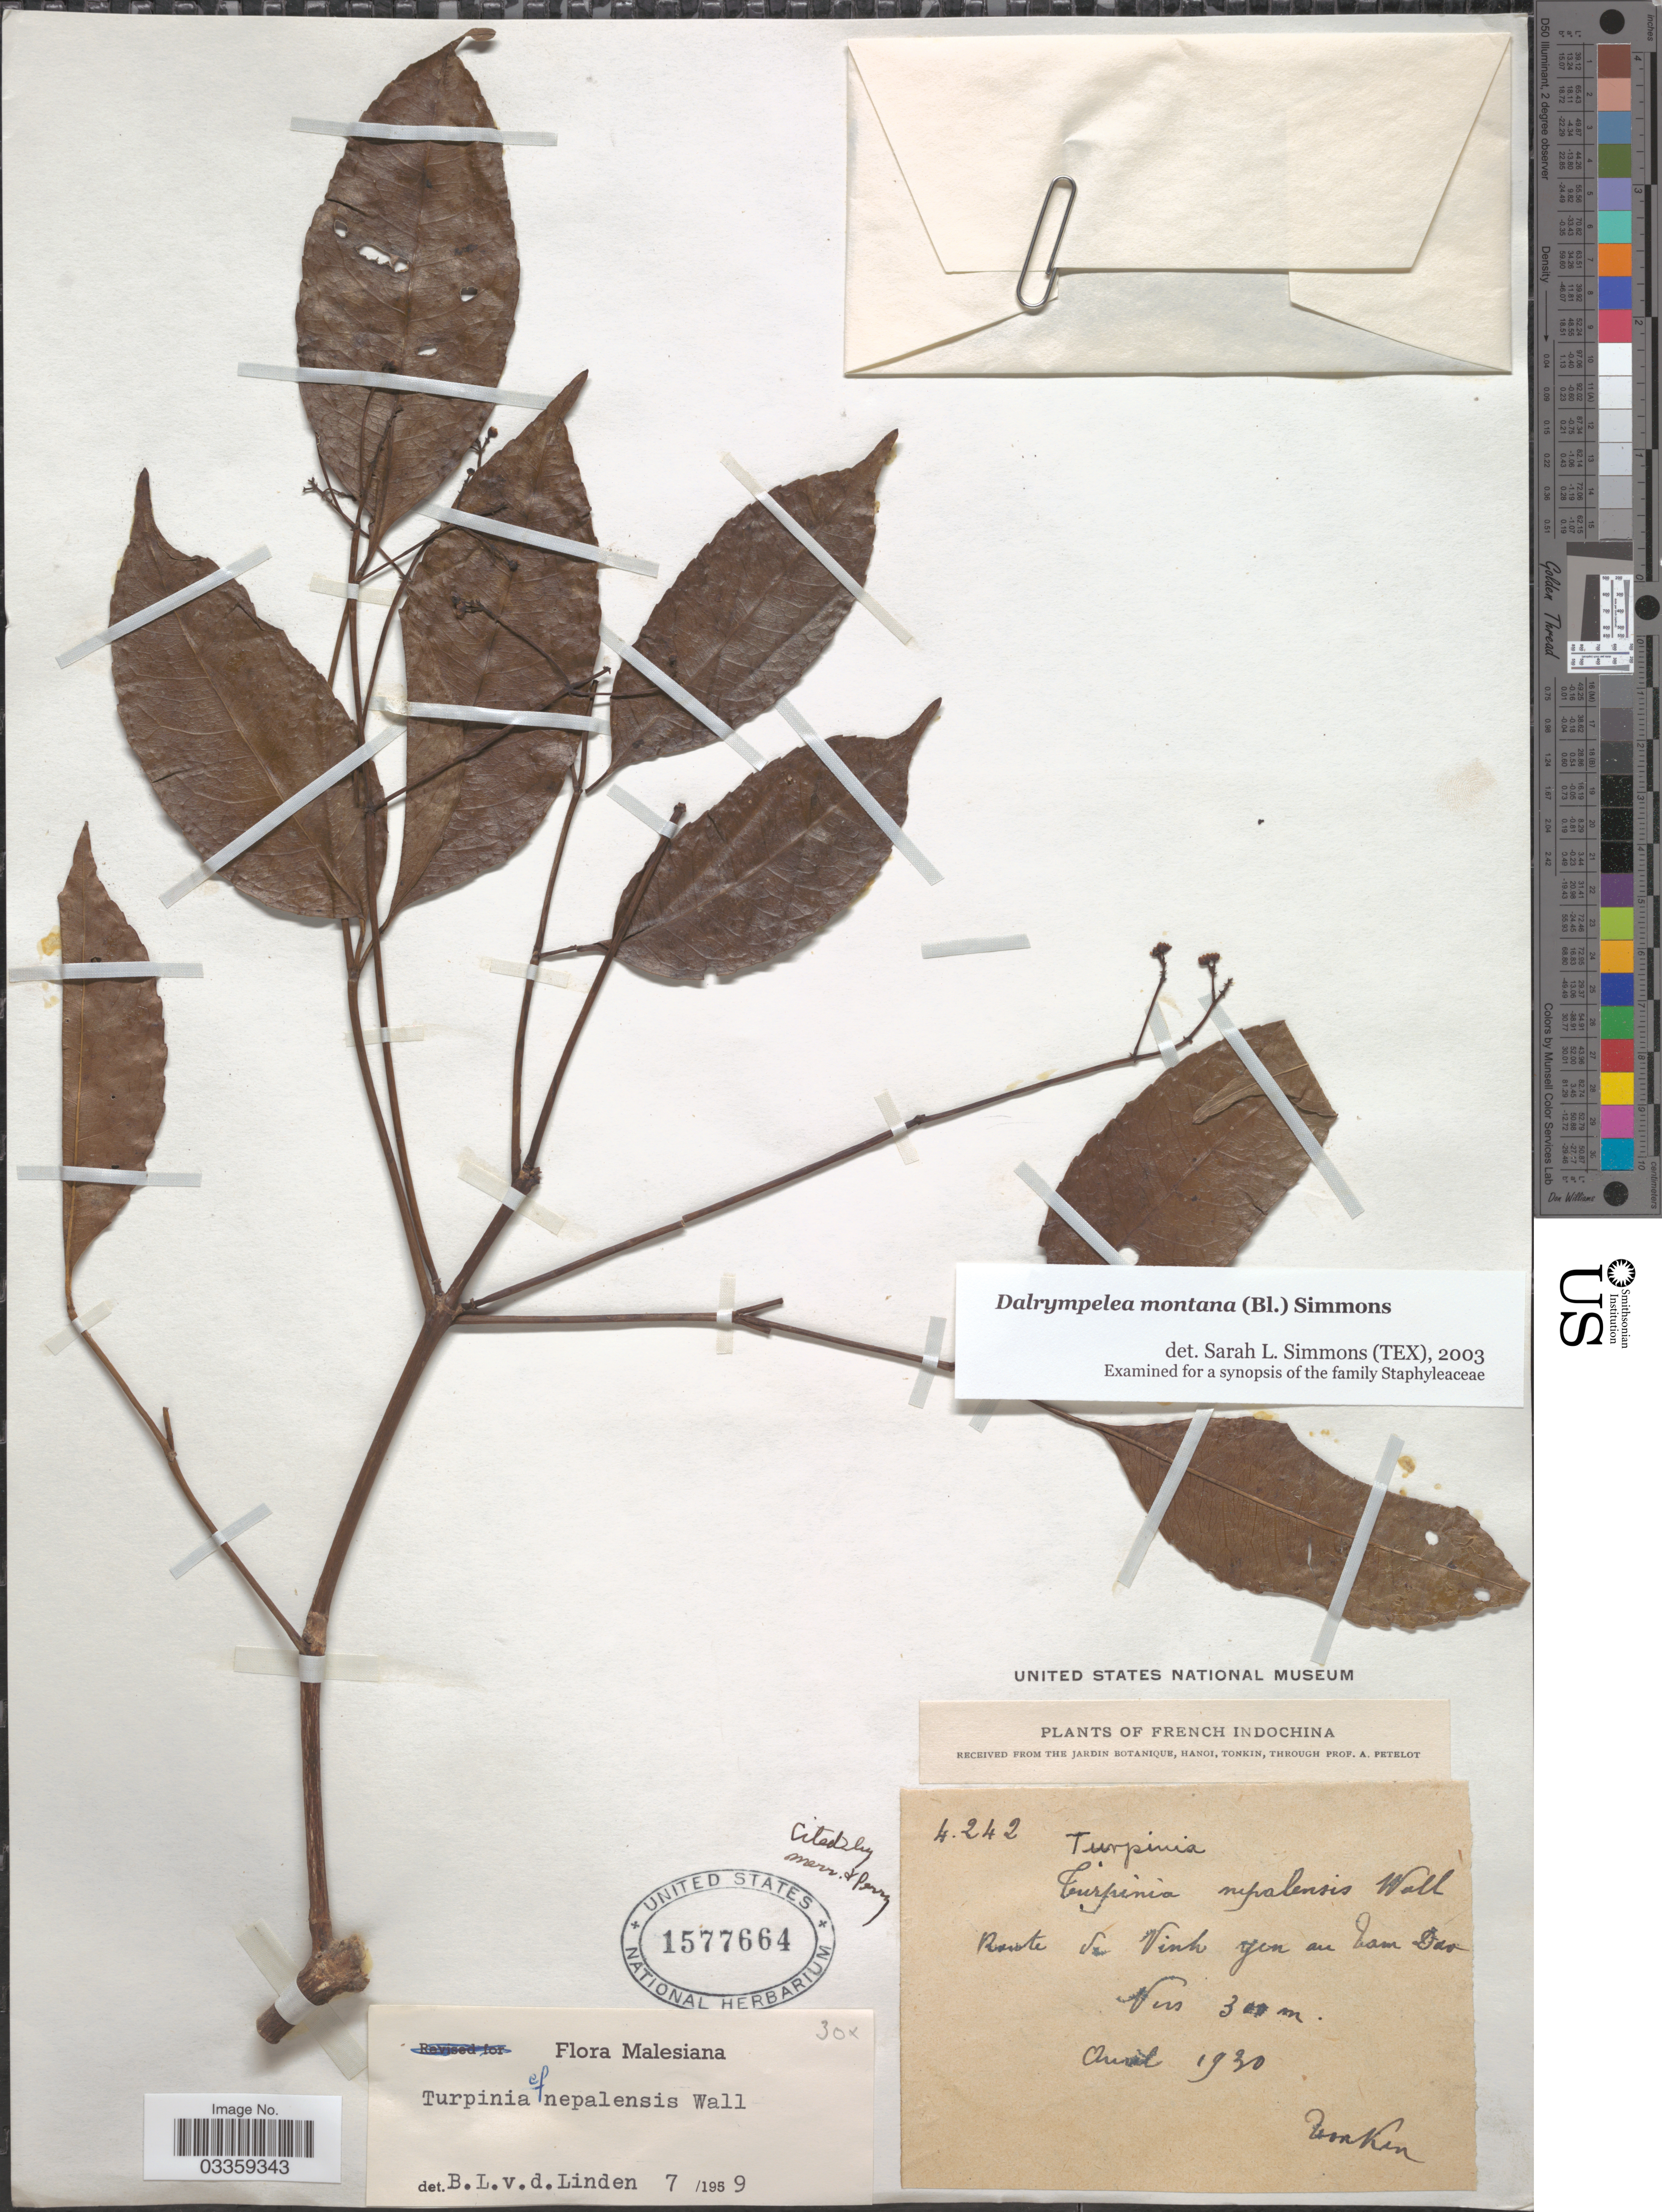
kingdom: Plantae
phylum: Tracheophyta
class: Magnoliopsida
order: Crossosomatales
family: Staphyleaceae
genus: Turpinia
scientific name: Turpinia montana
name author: (Blume) Kurz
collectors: P. A. Pételot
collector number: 4242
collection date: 1930-08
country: Vietnam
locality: French IndoChina, Route de Vinh yem au [interpreted]Tam Dao.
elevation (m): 300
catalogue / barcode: US 1577664